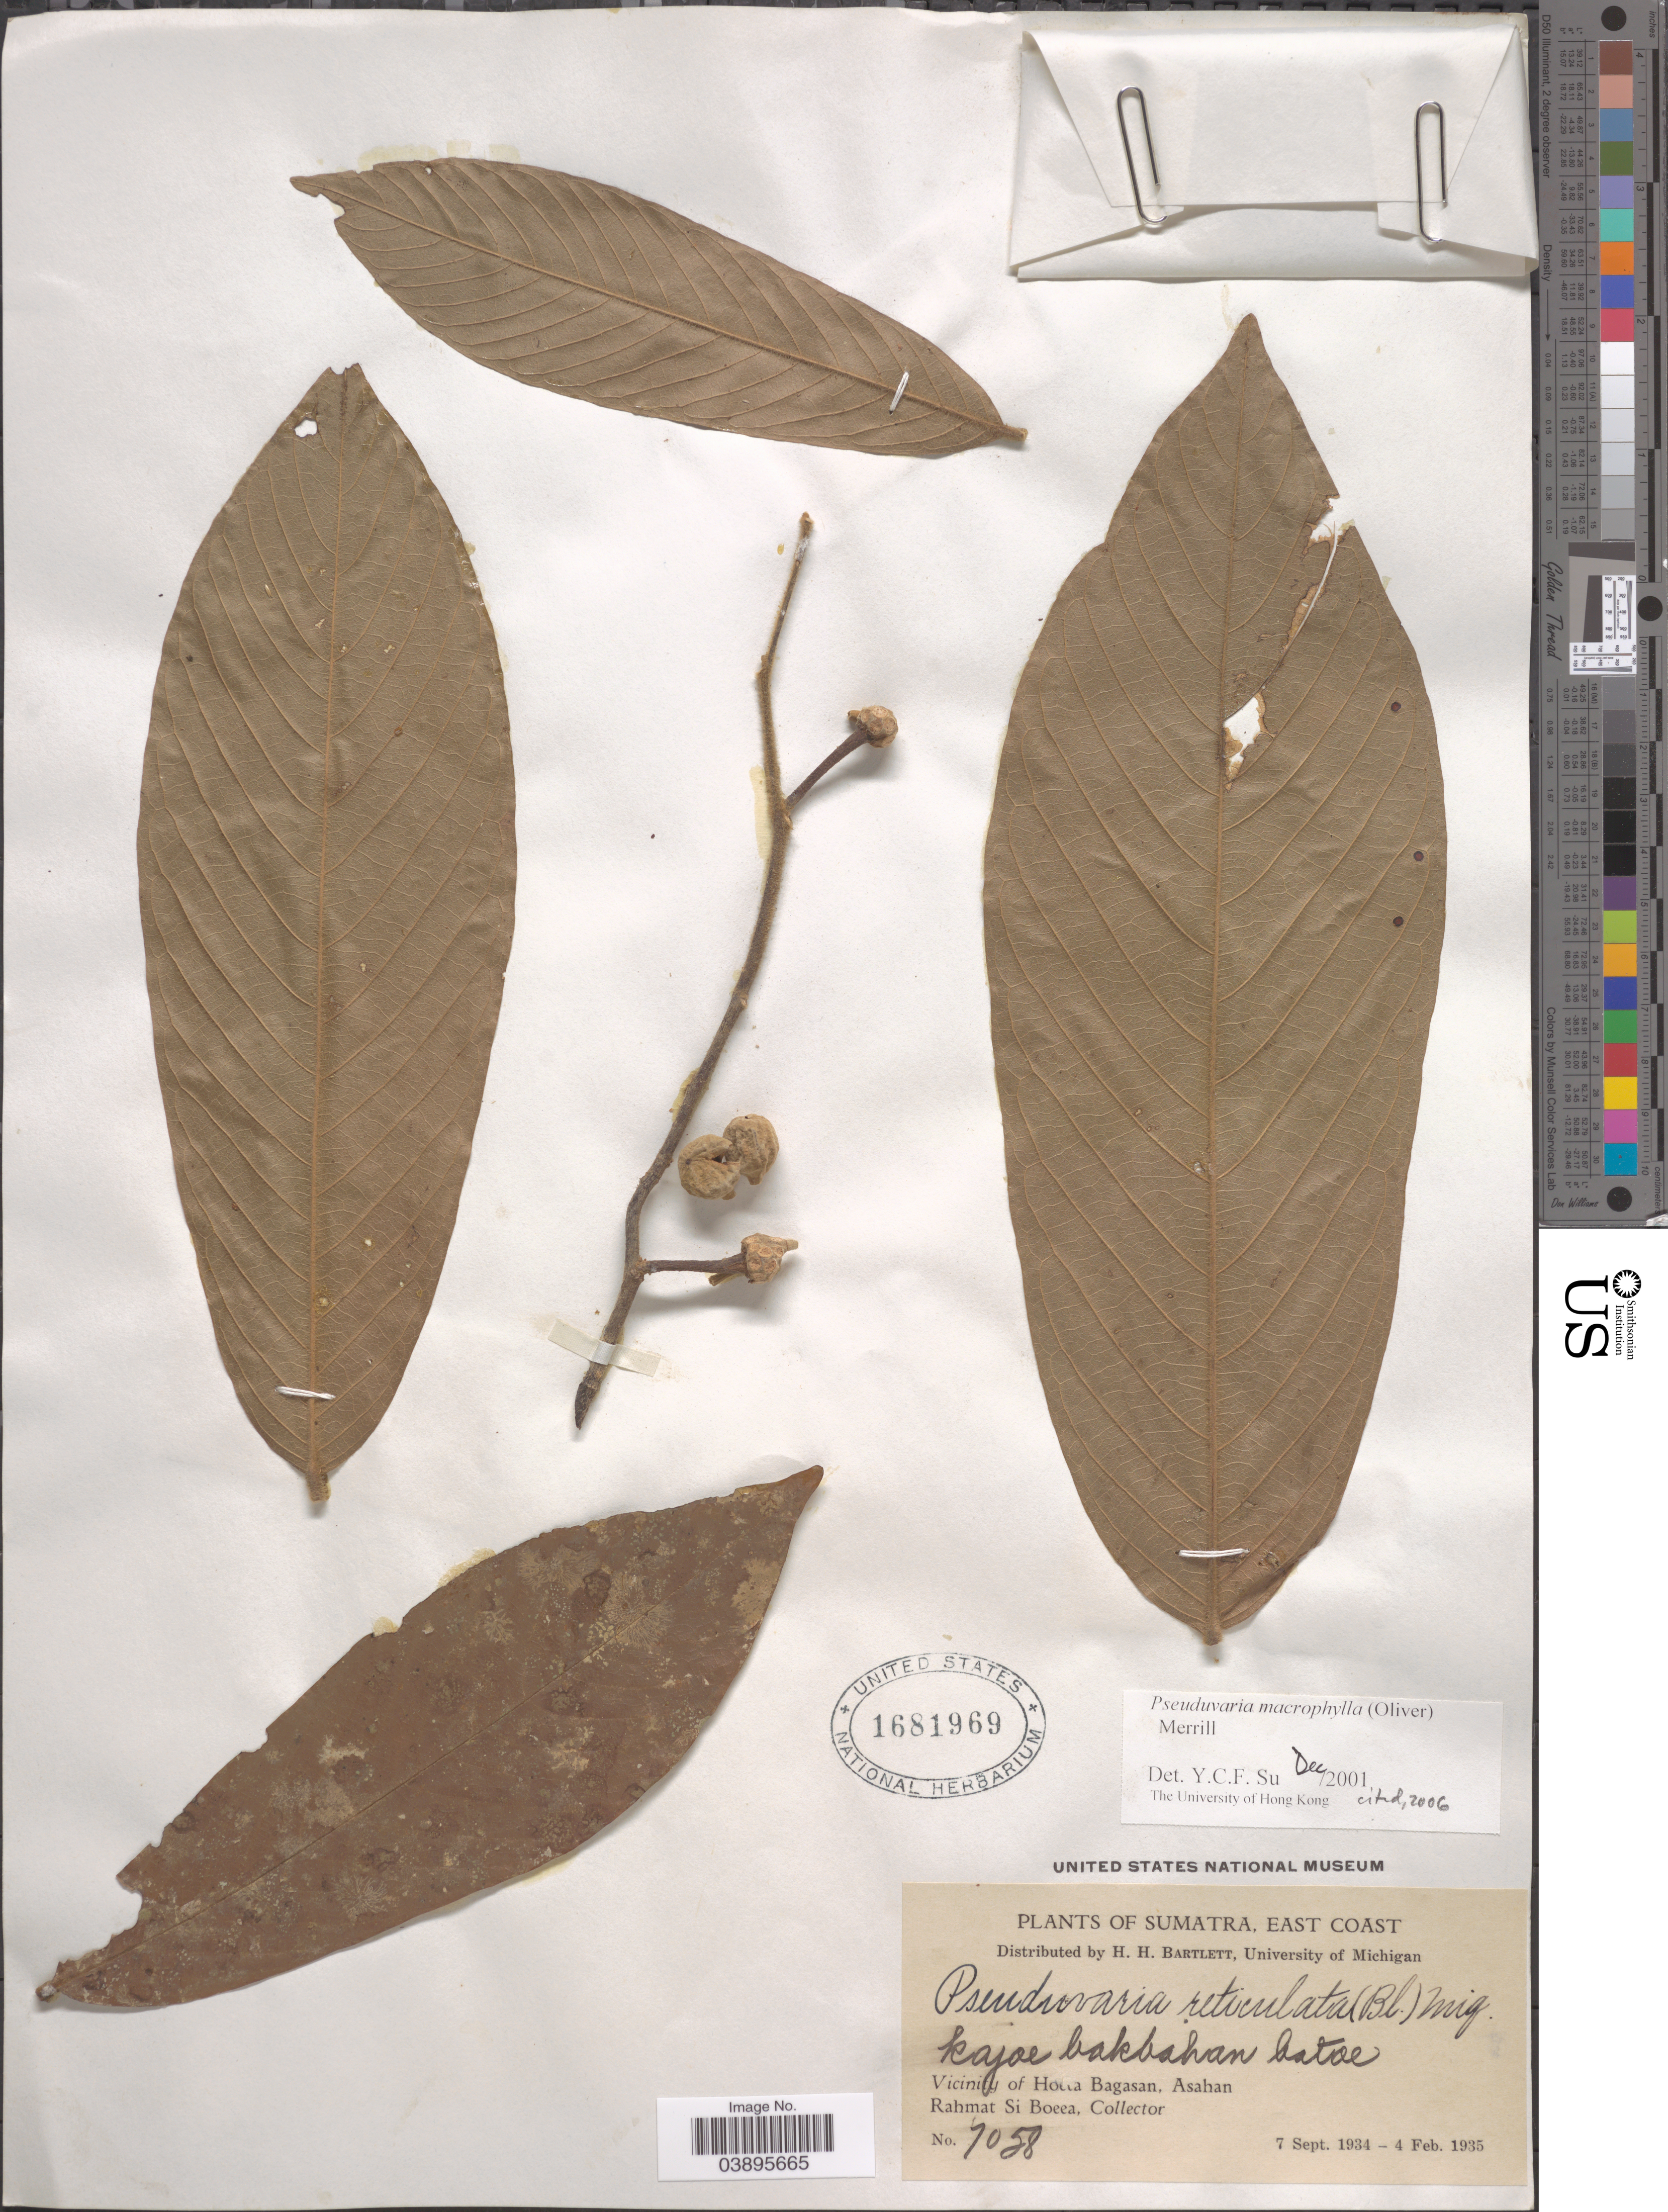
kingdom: Plantae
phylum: Tracheophyta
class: Magnoliopsida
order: Magnoliales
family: Annonaceae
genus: Pseuduvaria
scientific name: Pseuduvaria macrophylla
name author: (Oliv.) Merr.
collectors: Rahmat Si Boeea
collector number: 7058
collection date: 1934-09-07/1935-02-04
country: Indonesia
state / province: Sumatra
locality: East Coast. Vicinity of Hoeta Bagasan, Asahan.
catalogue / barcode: US 1681969